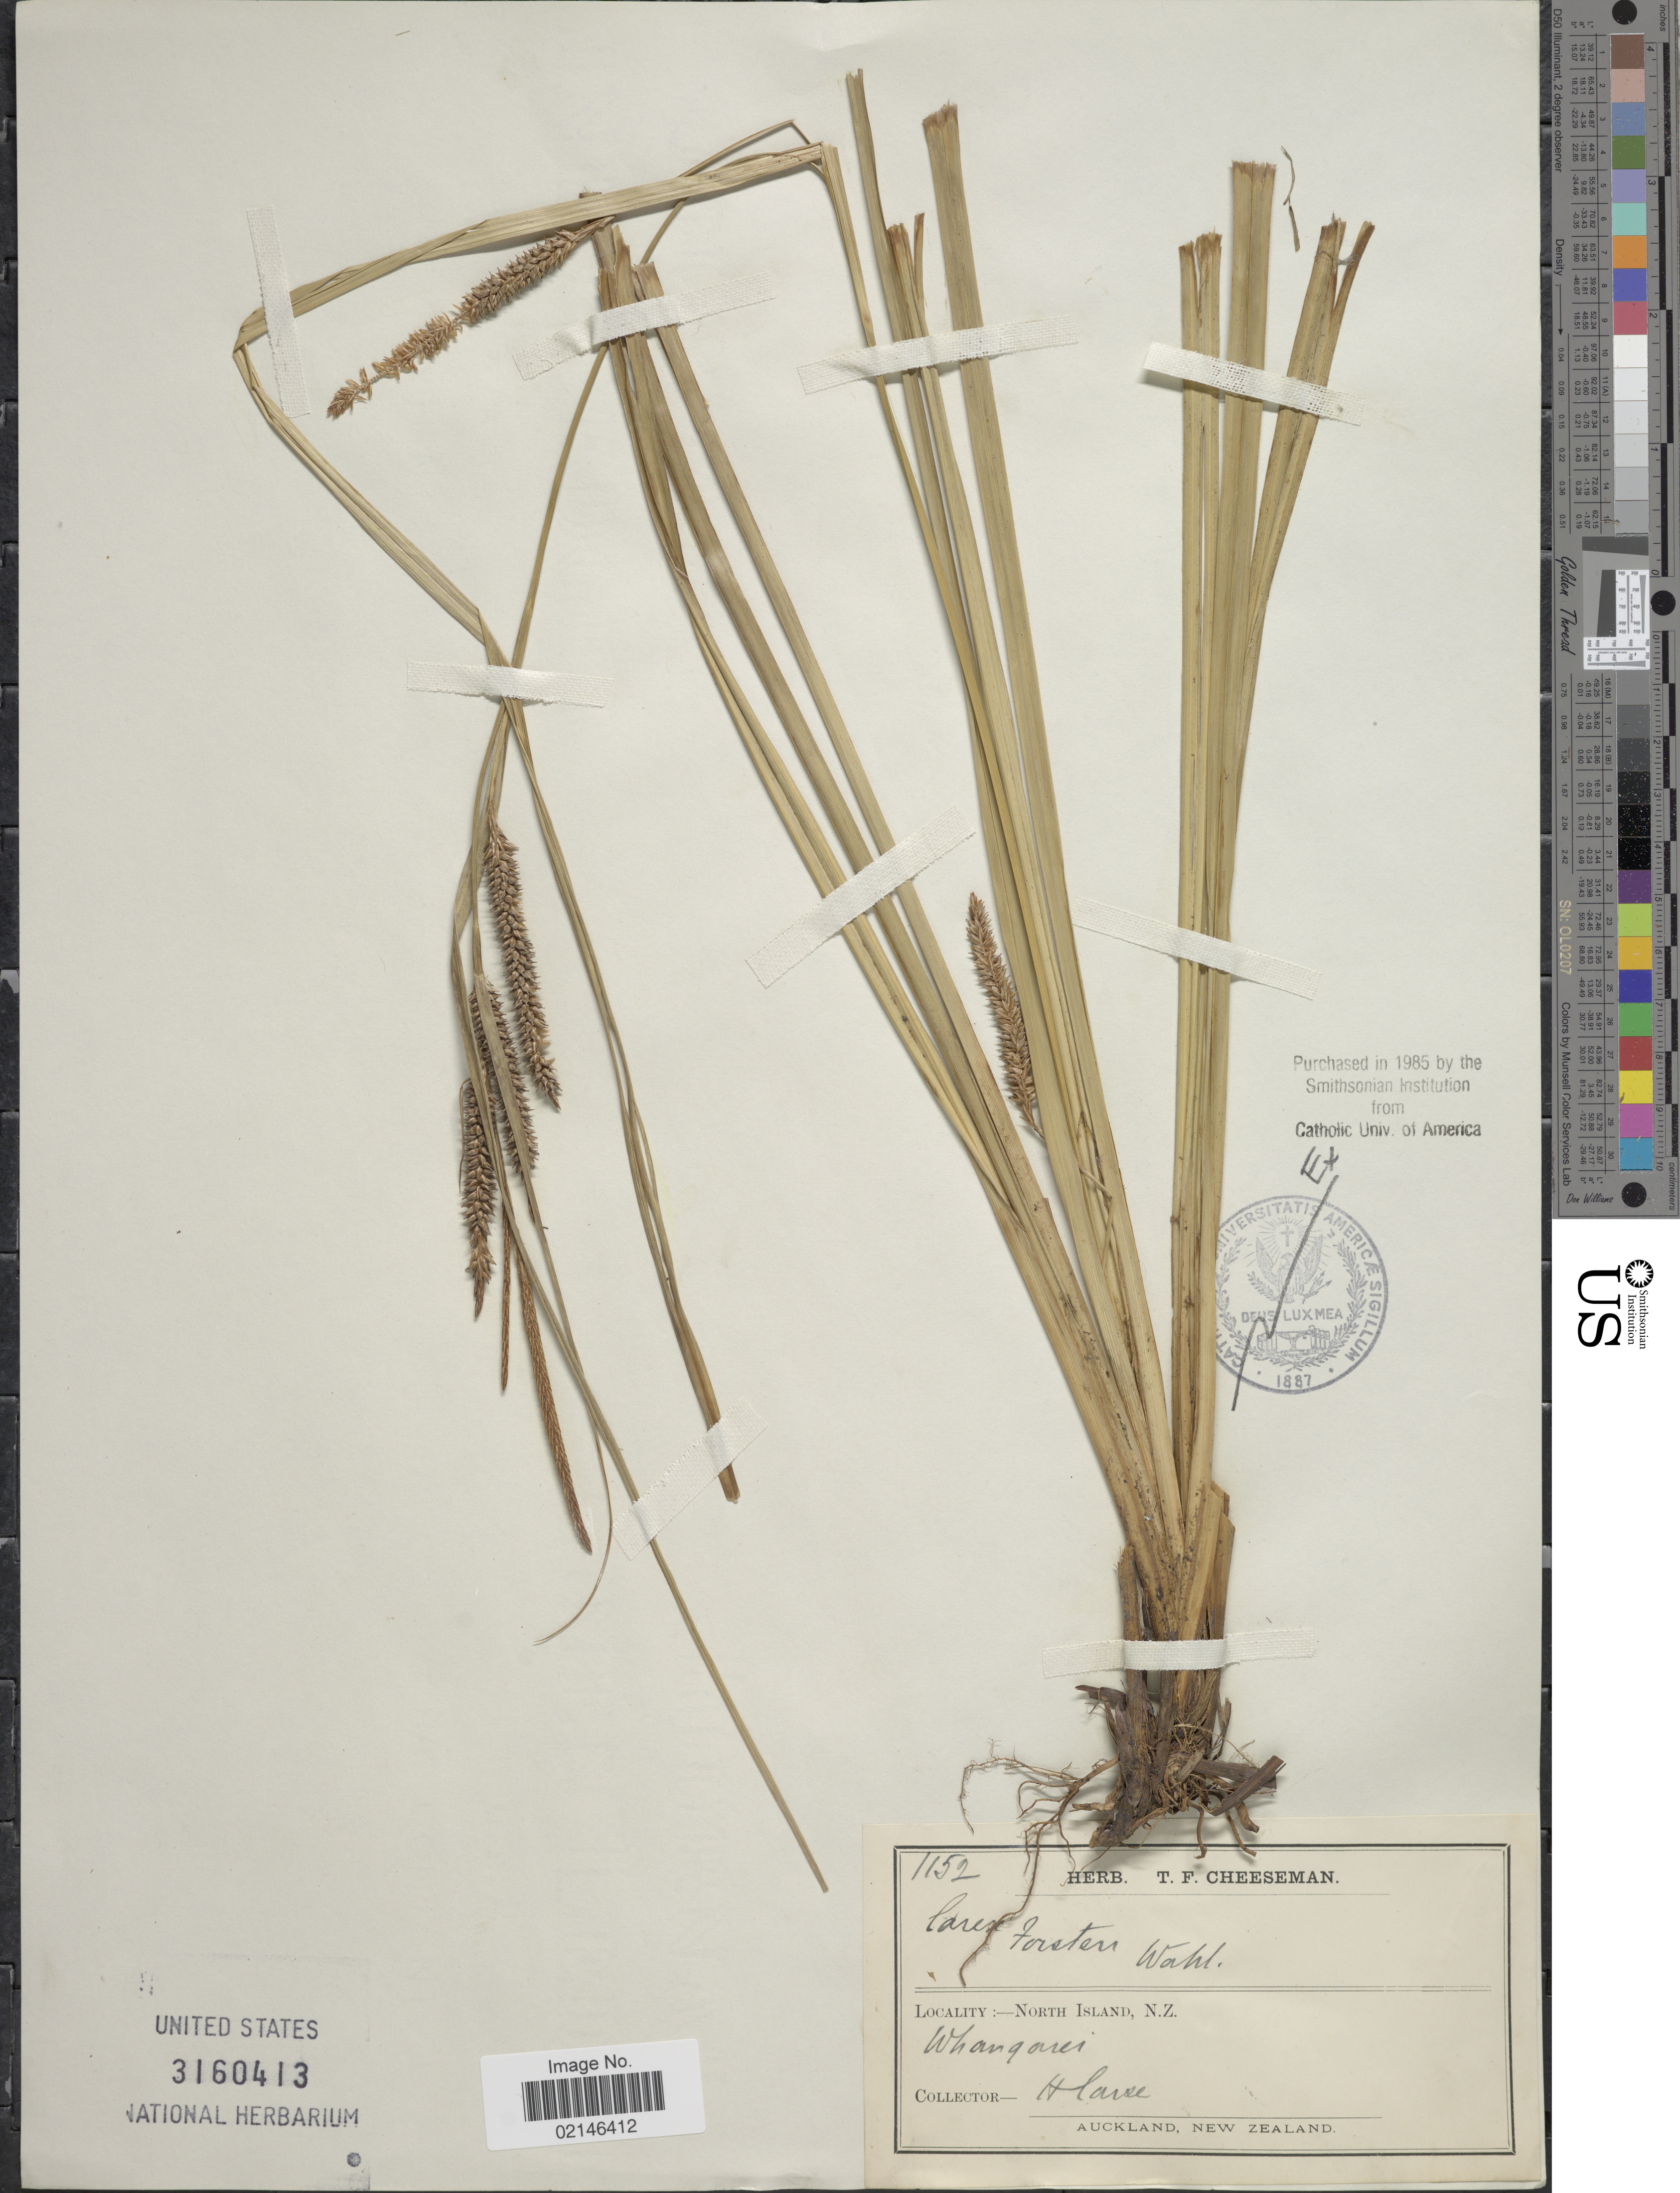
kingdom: Plantae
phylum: Tracheophyta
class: Liliopsida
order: Poales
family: Cyperaceae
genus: Carex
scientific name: Carex forsteri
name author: Wahlenb.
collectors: H. Carse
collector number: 1152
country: New Zealand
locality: North Island, Whangarei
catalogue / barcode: US 3160413